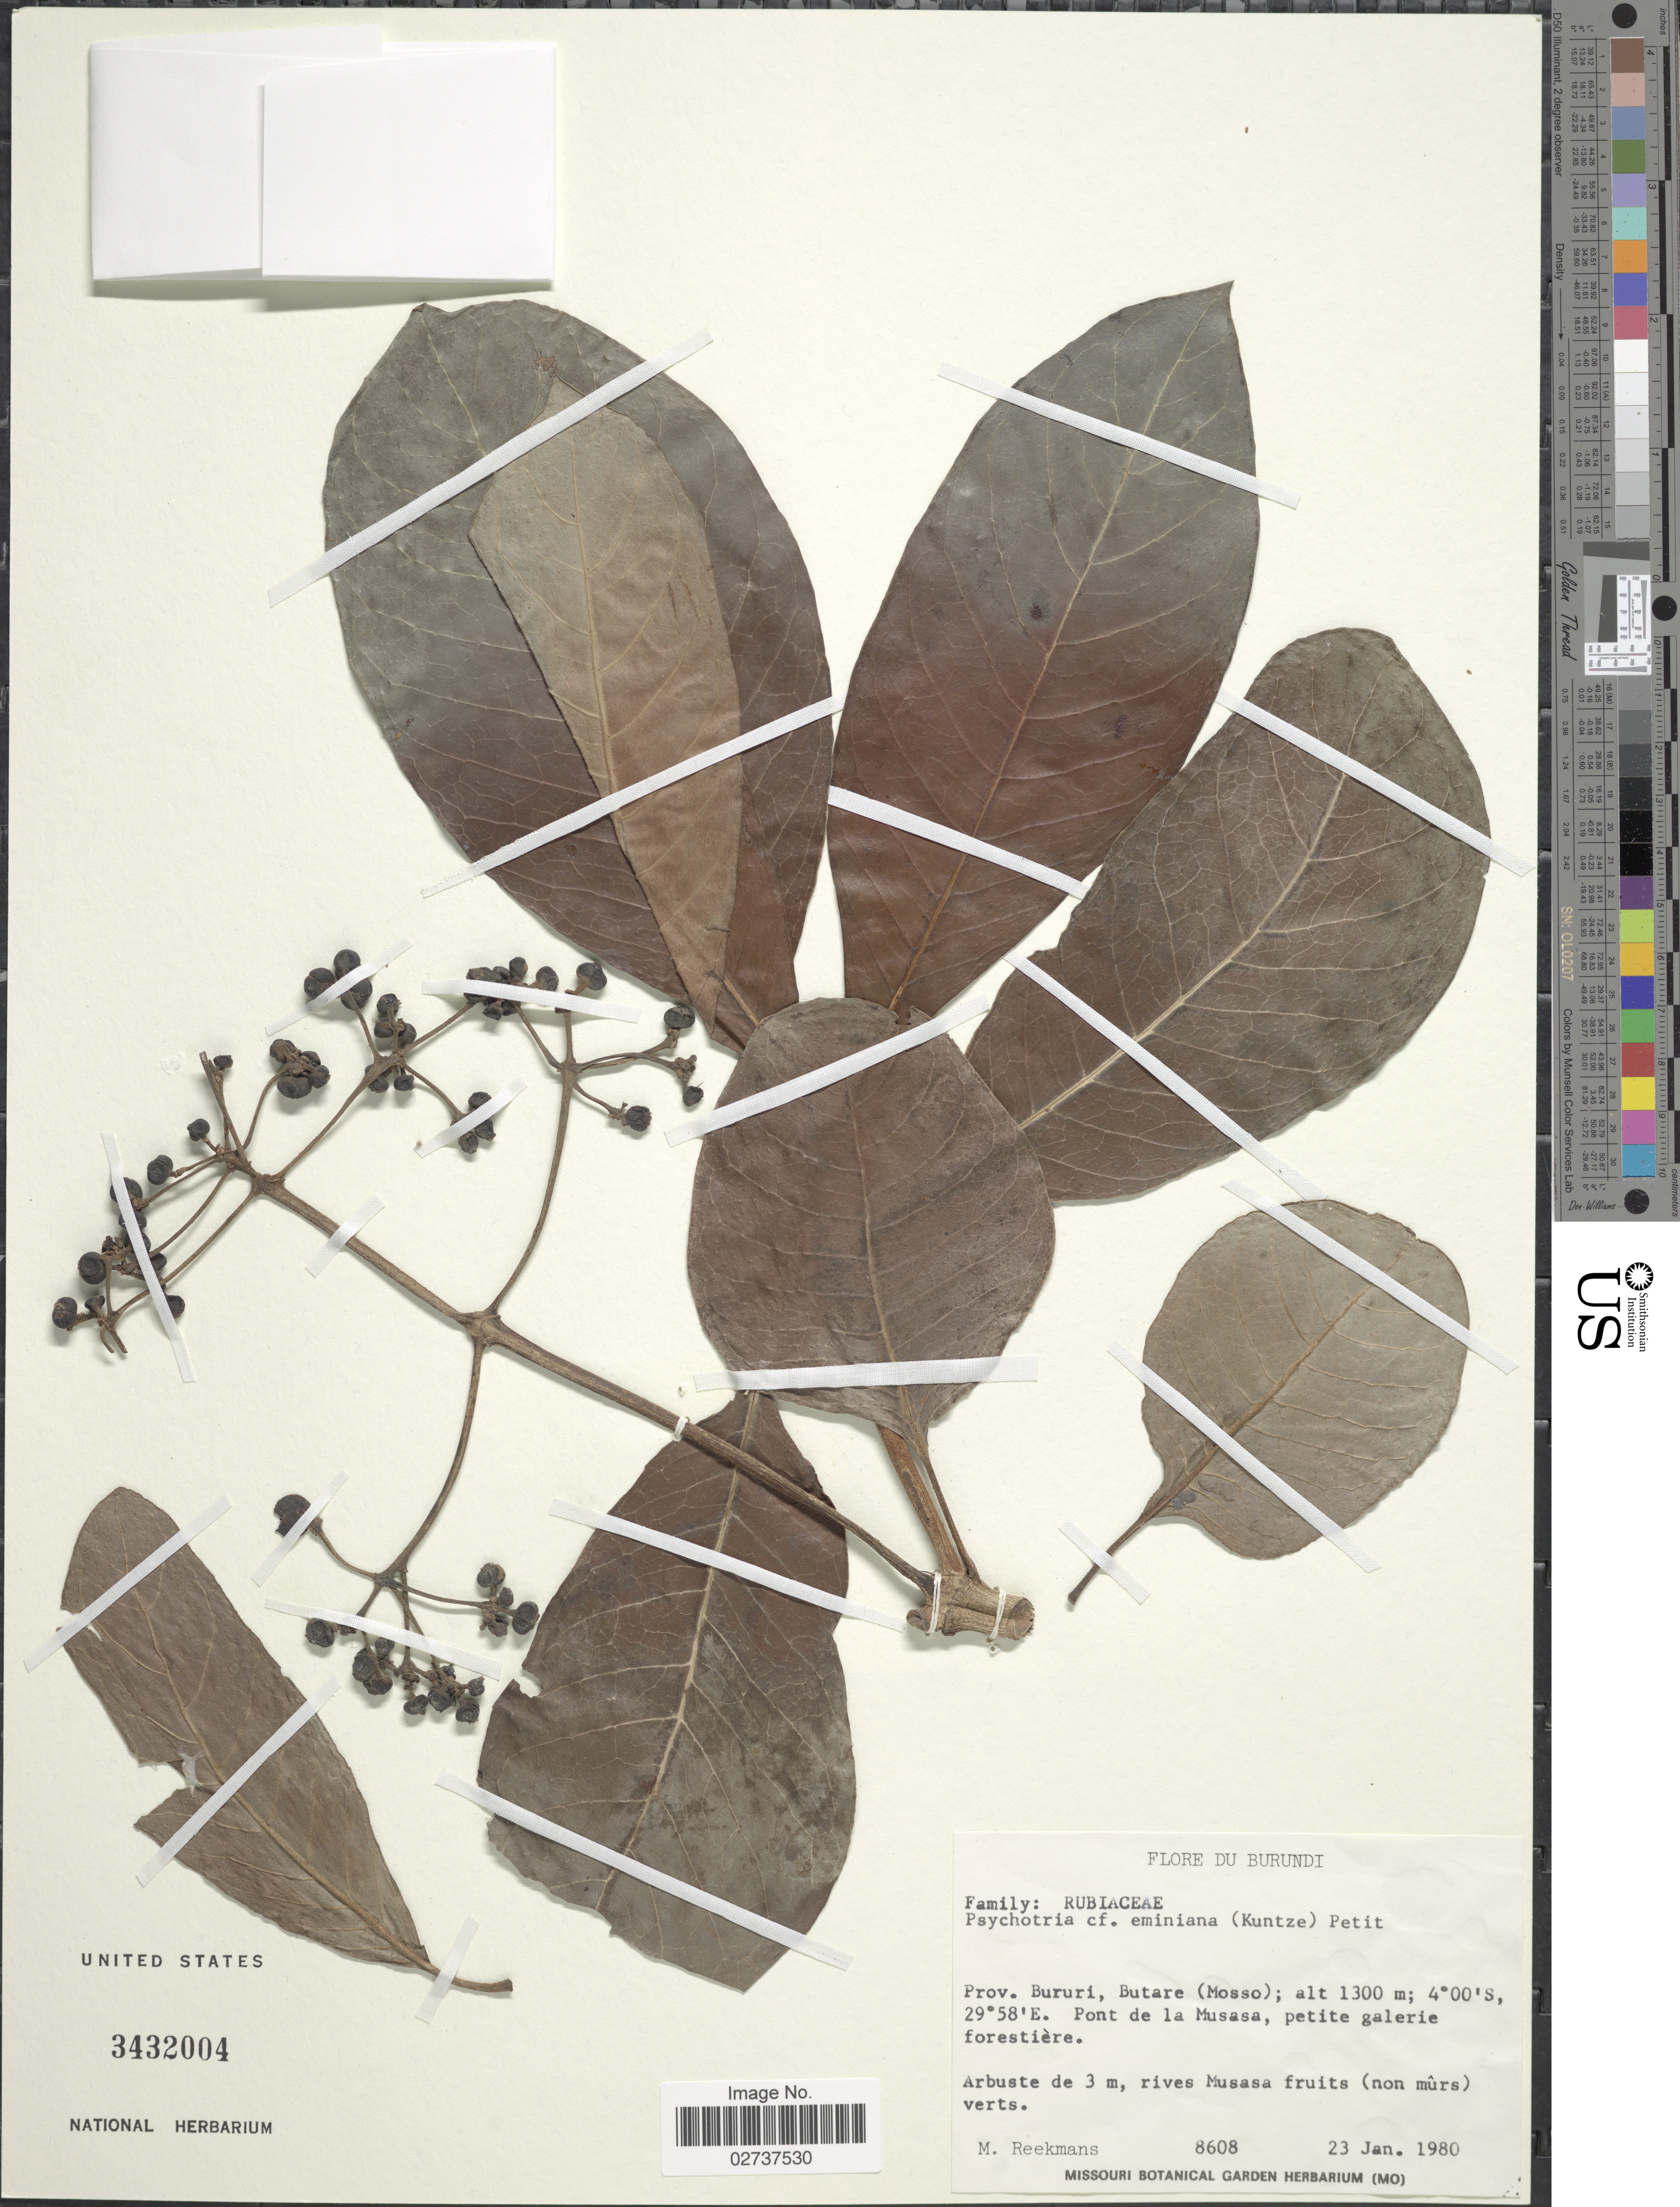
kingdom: Plantae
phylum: Tracheophyta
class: Magnoliopsida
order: Gentianales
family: Rubiaceae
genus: Psychotria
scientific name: Psychotria eminiana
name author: (Kuntze) Petit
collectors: M. Reekmans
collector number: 8608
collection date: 1980-01-23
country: Burundi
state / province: Bururi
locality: Butare (Mosso), Pont de la Musasa.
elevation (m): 1300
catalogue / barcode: US 3432004